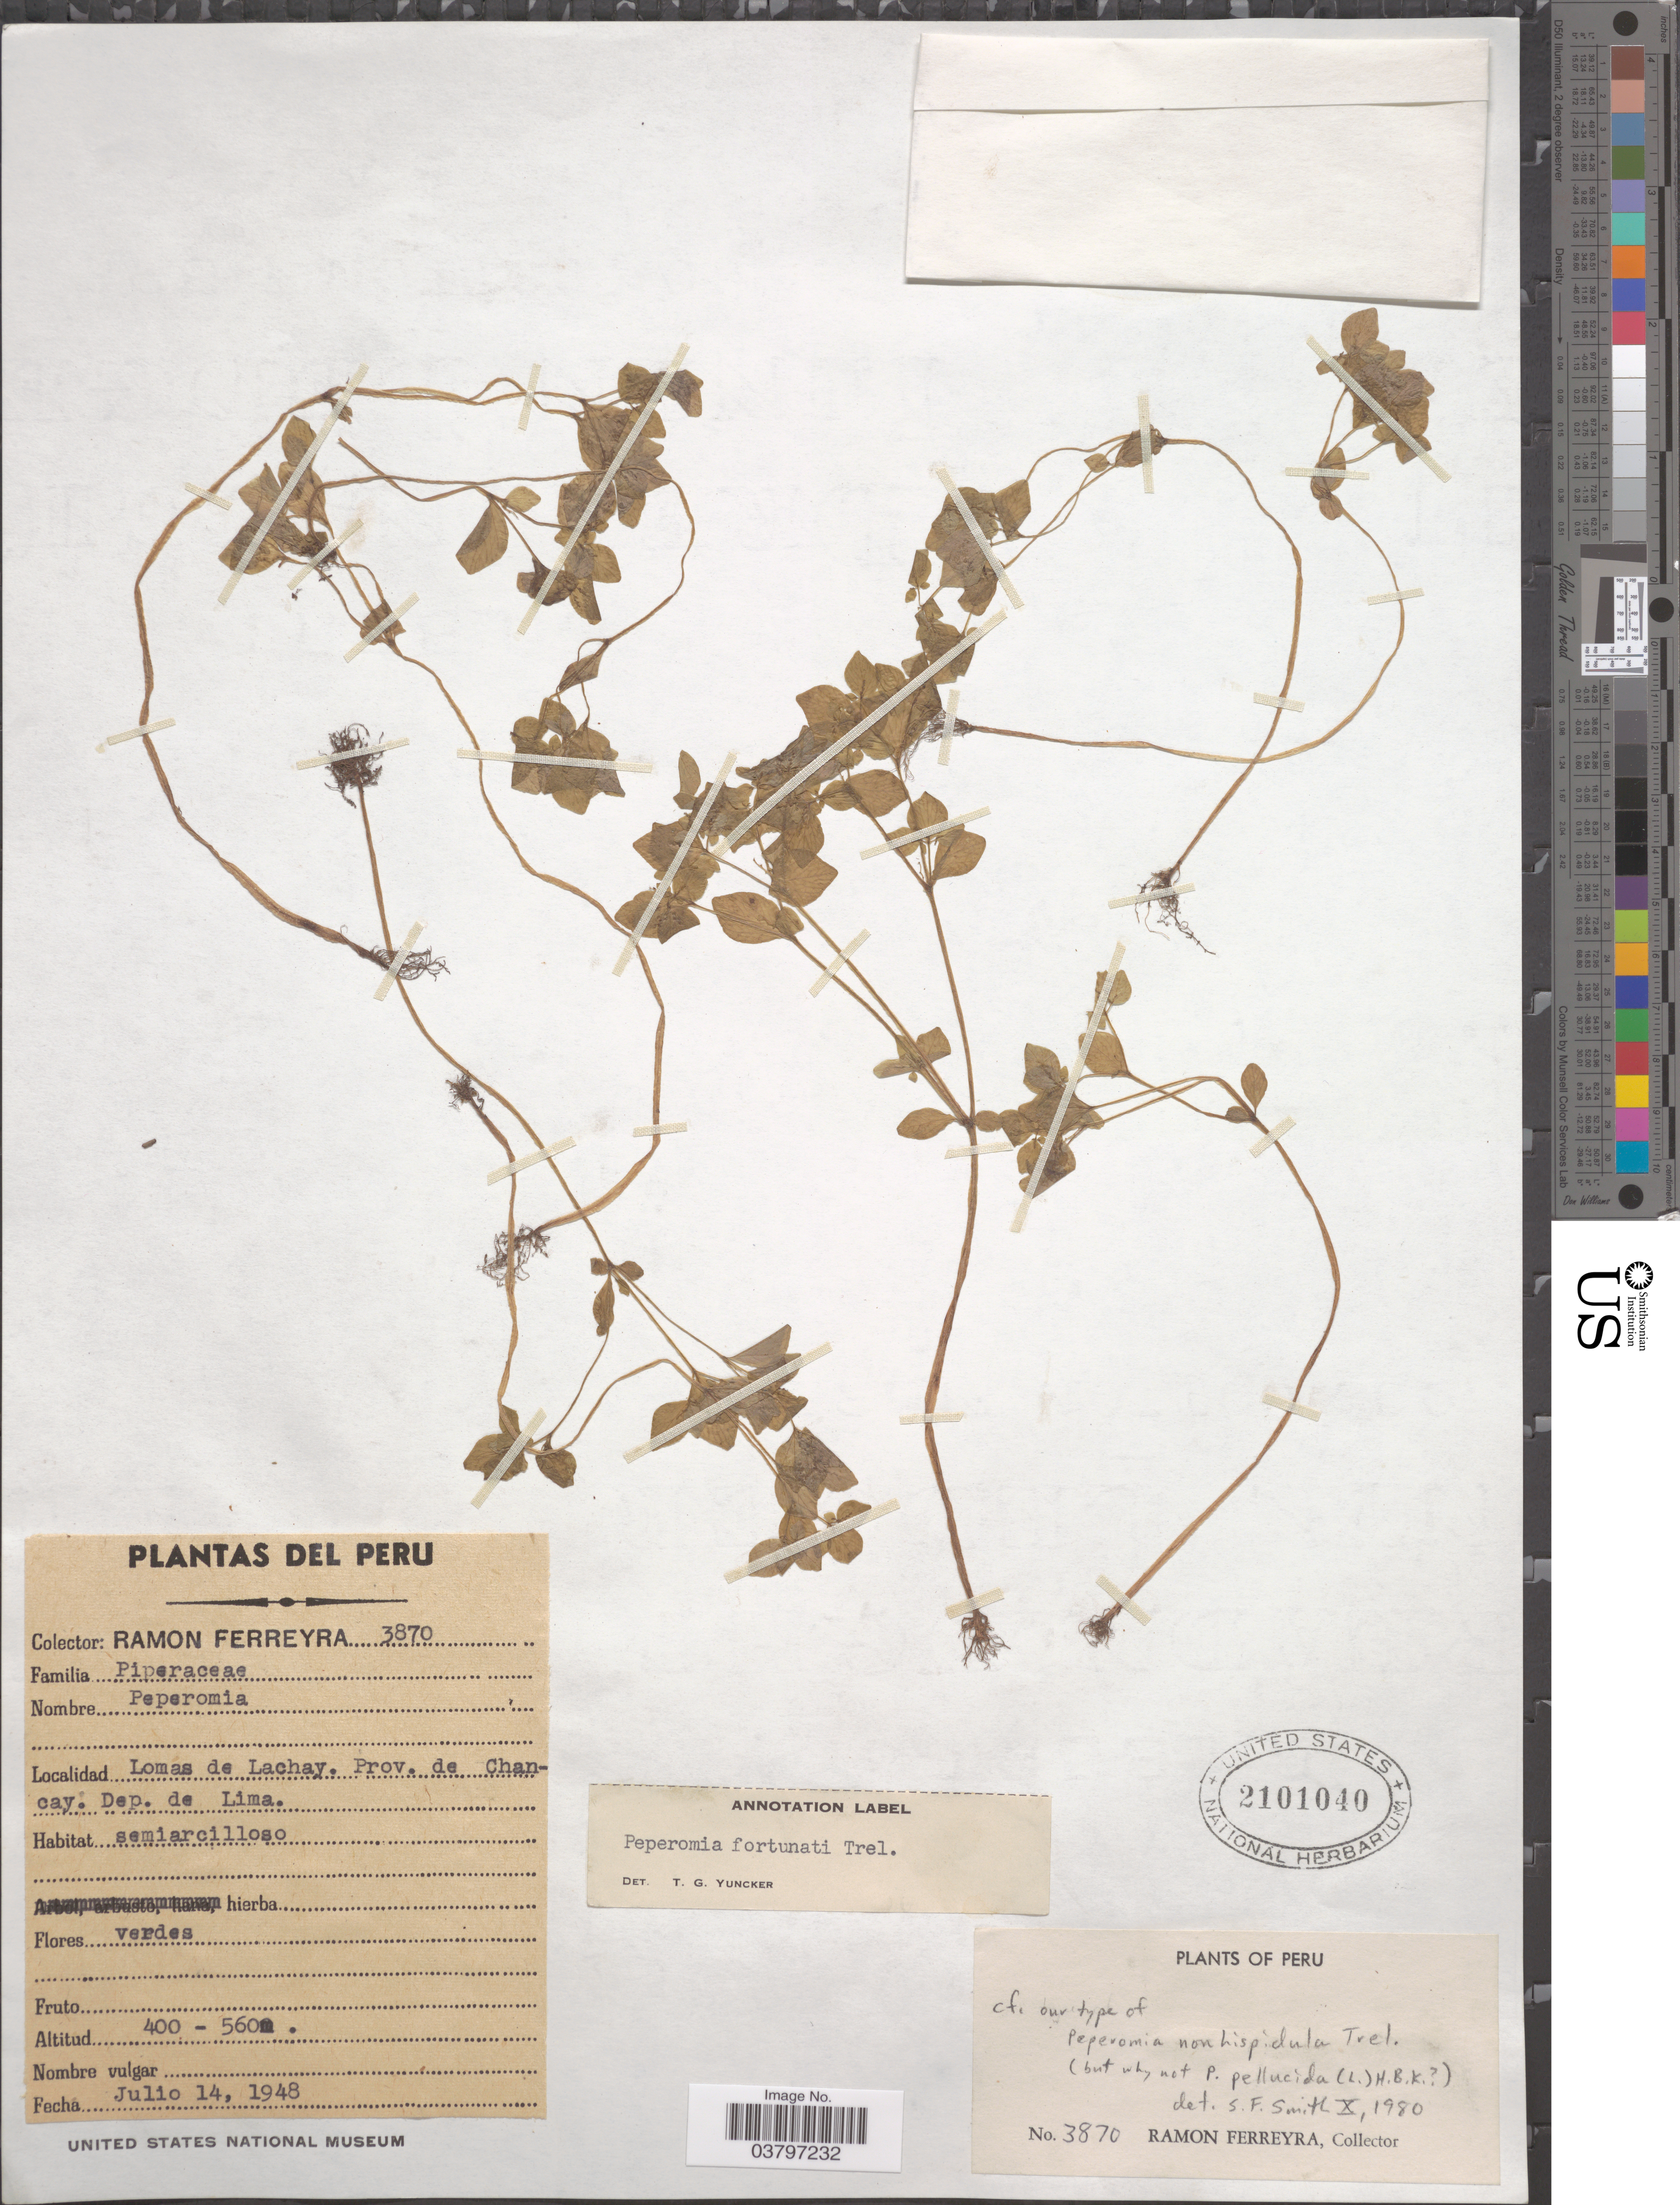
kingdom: Plantae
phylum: Tracheophyta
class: Magnoliopsida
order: Piperales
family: Piperaceae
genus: Peperomia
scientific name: Peperomia crystallina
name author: Ruiz & Pav.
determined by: Pino, Guillermo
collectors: R. A. Ferreyra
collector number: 3870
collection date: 1948-07-14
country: Peru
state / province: Lima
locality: Lomas de Lachay. Prov. de Chancay. Dep. de Lima.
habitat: semiarcilloso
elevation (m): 400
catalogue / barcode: US 2101040